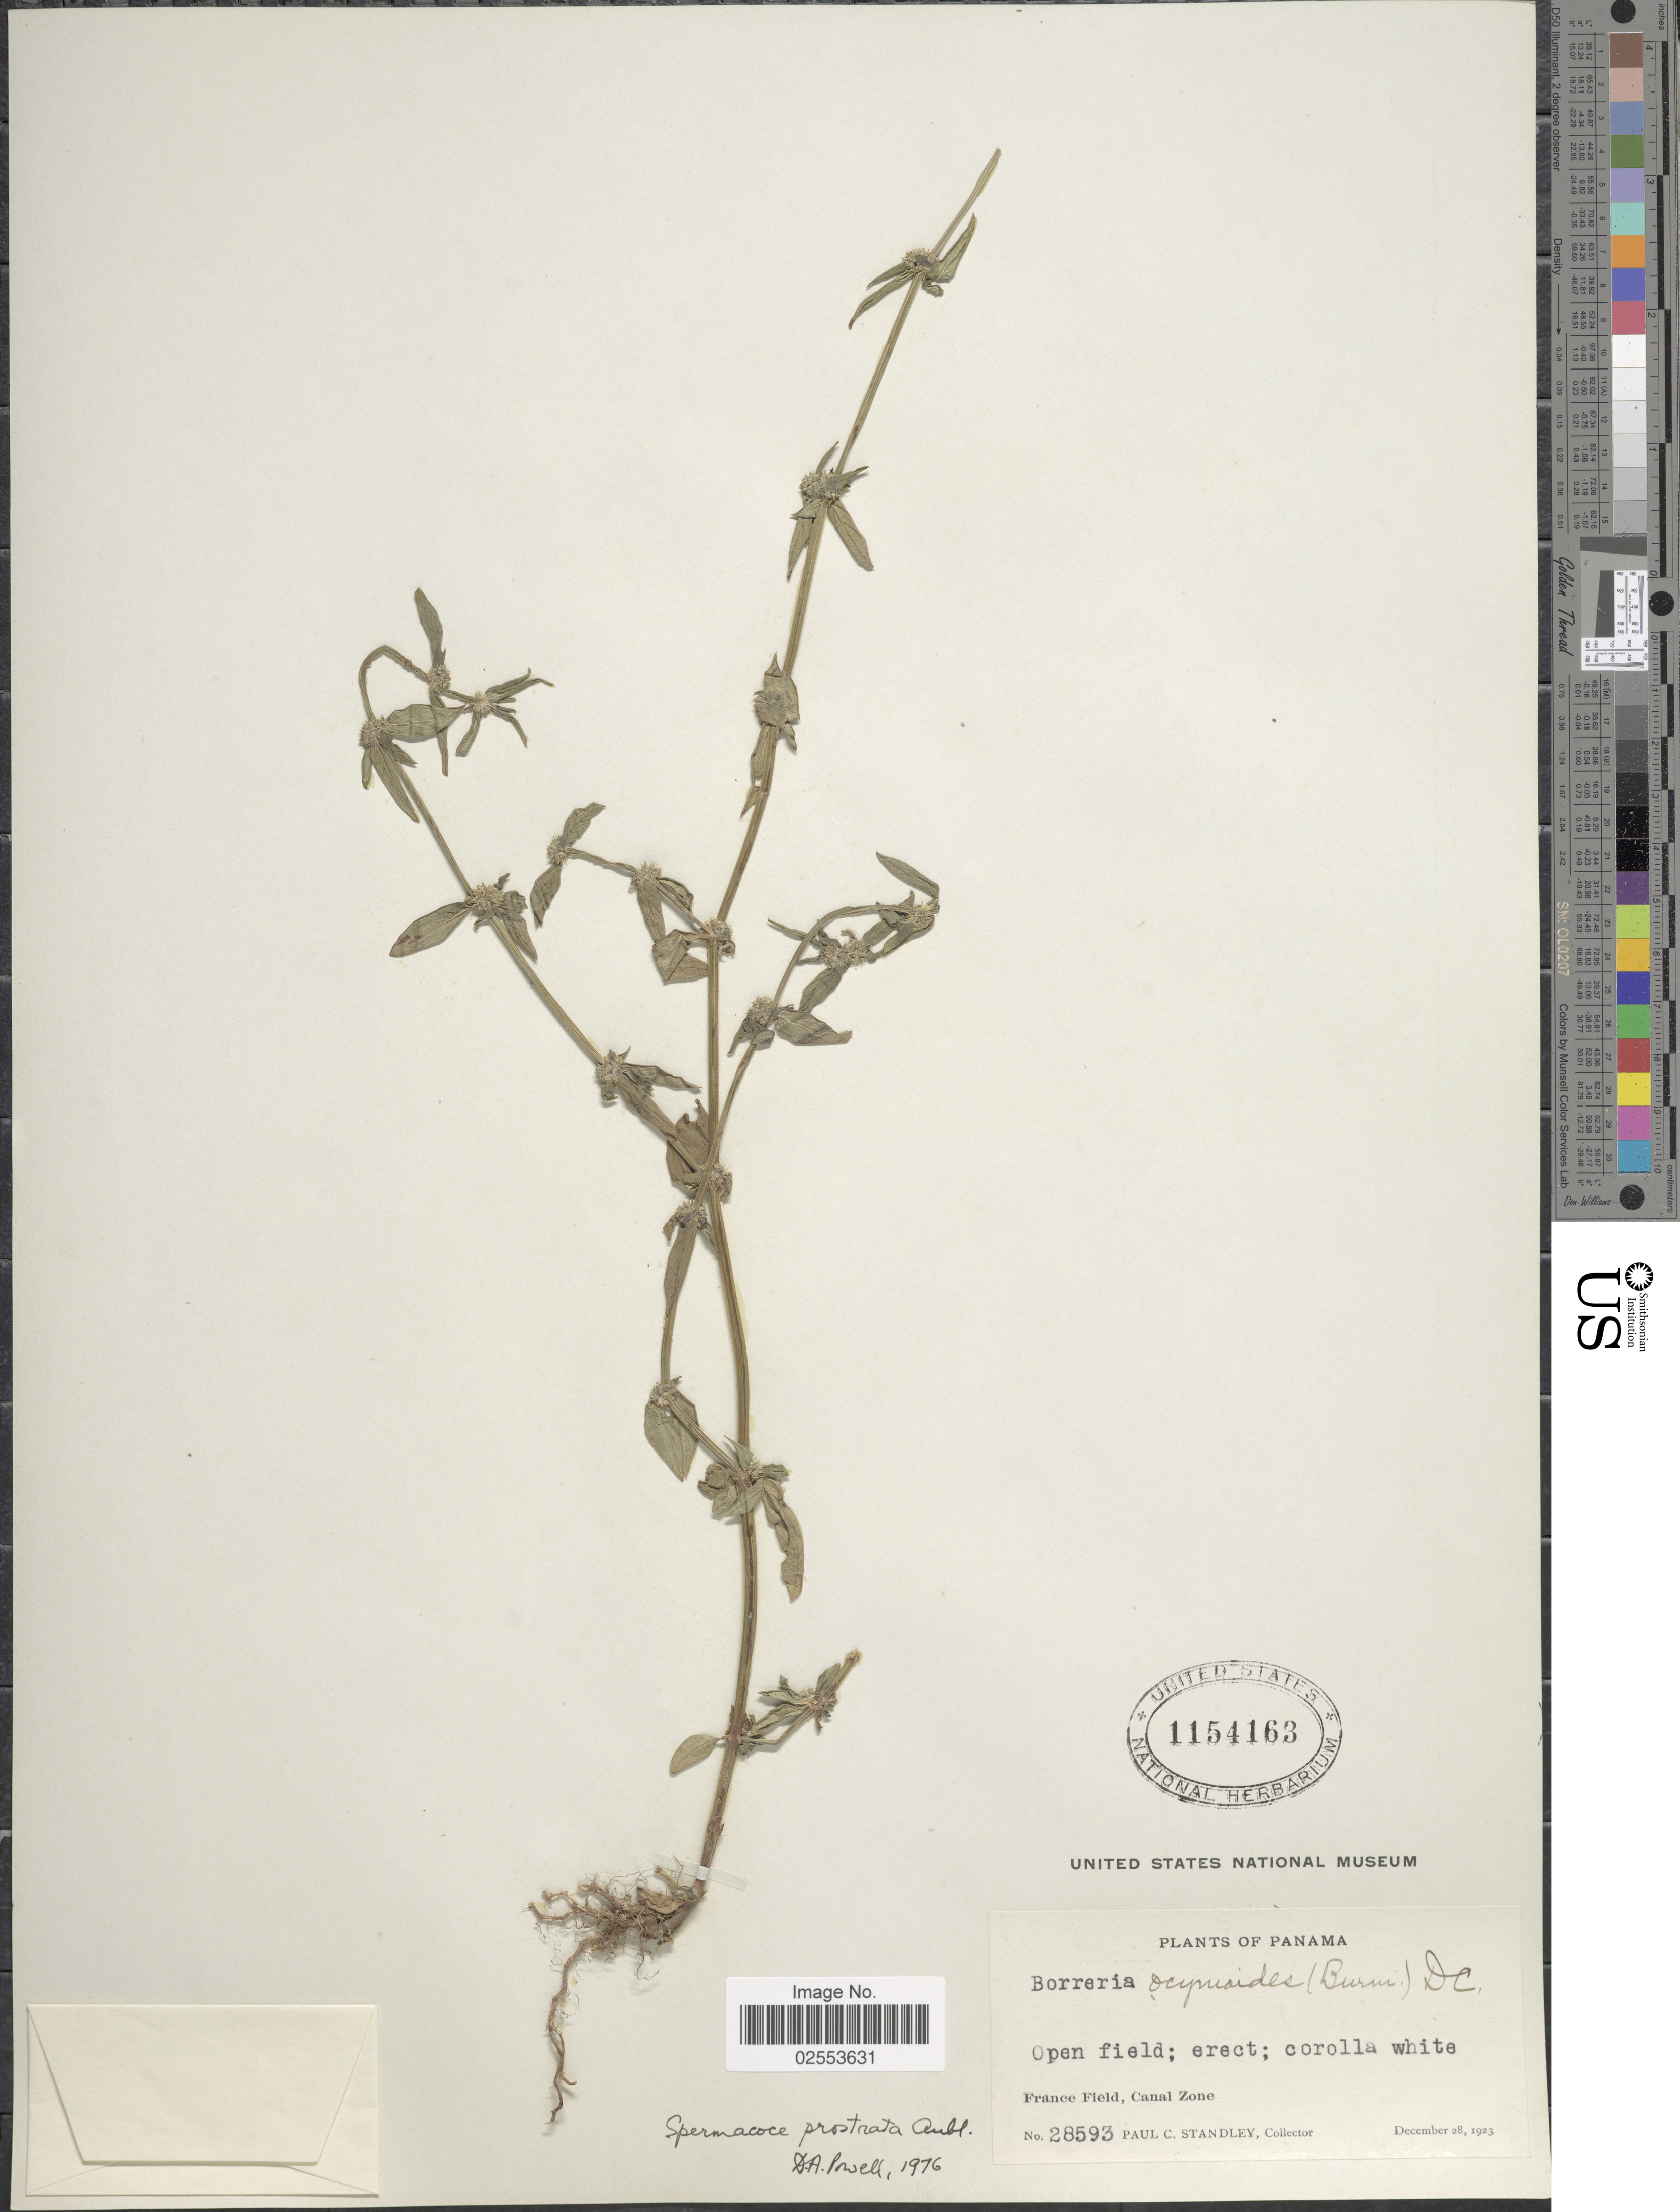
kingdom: Plantae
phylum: Tracheophyta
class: Magnoliopsida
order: Gentianales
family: Rubiaceae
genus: Spermacoce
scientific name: Spermacoce prostrata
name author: Aubl.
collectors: P. C. Standley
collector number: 28593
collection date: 1923-12-28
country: Panama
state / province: Colón / Panamá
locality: Open field, France Field, Canal Zone.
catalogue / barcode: US 1154163